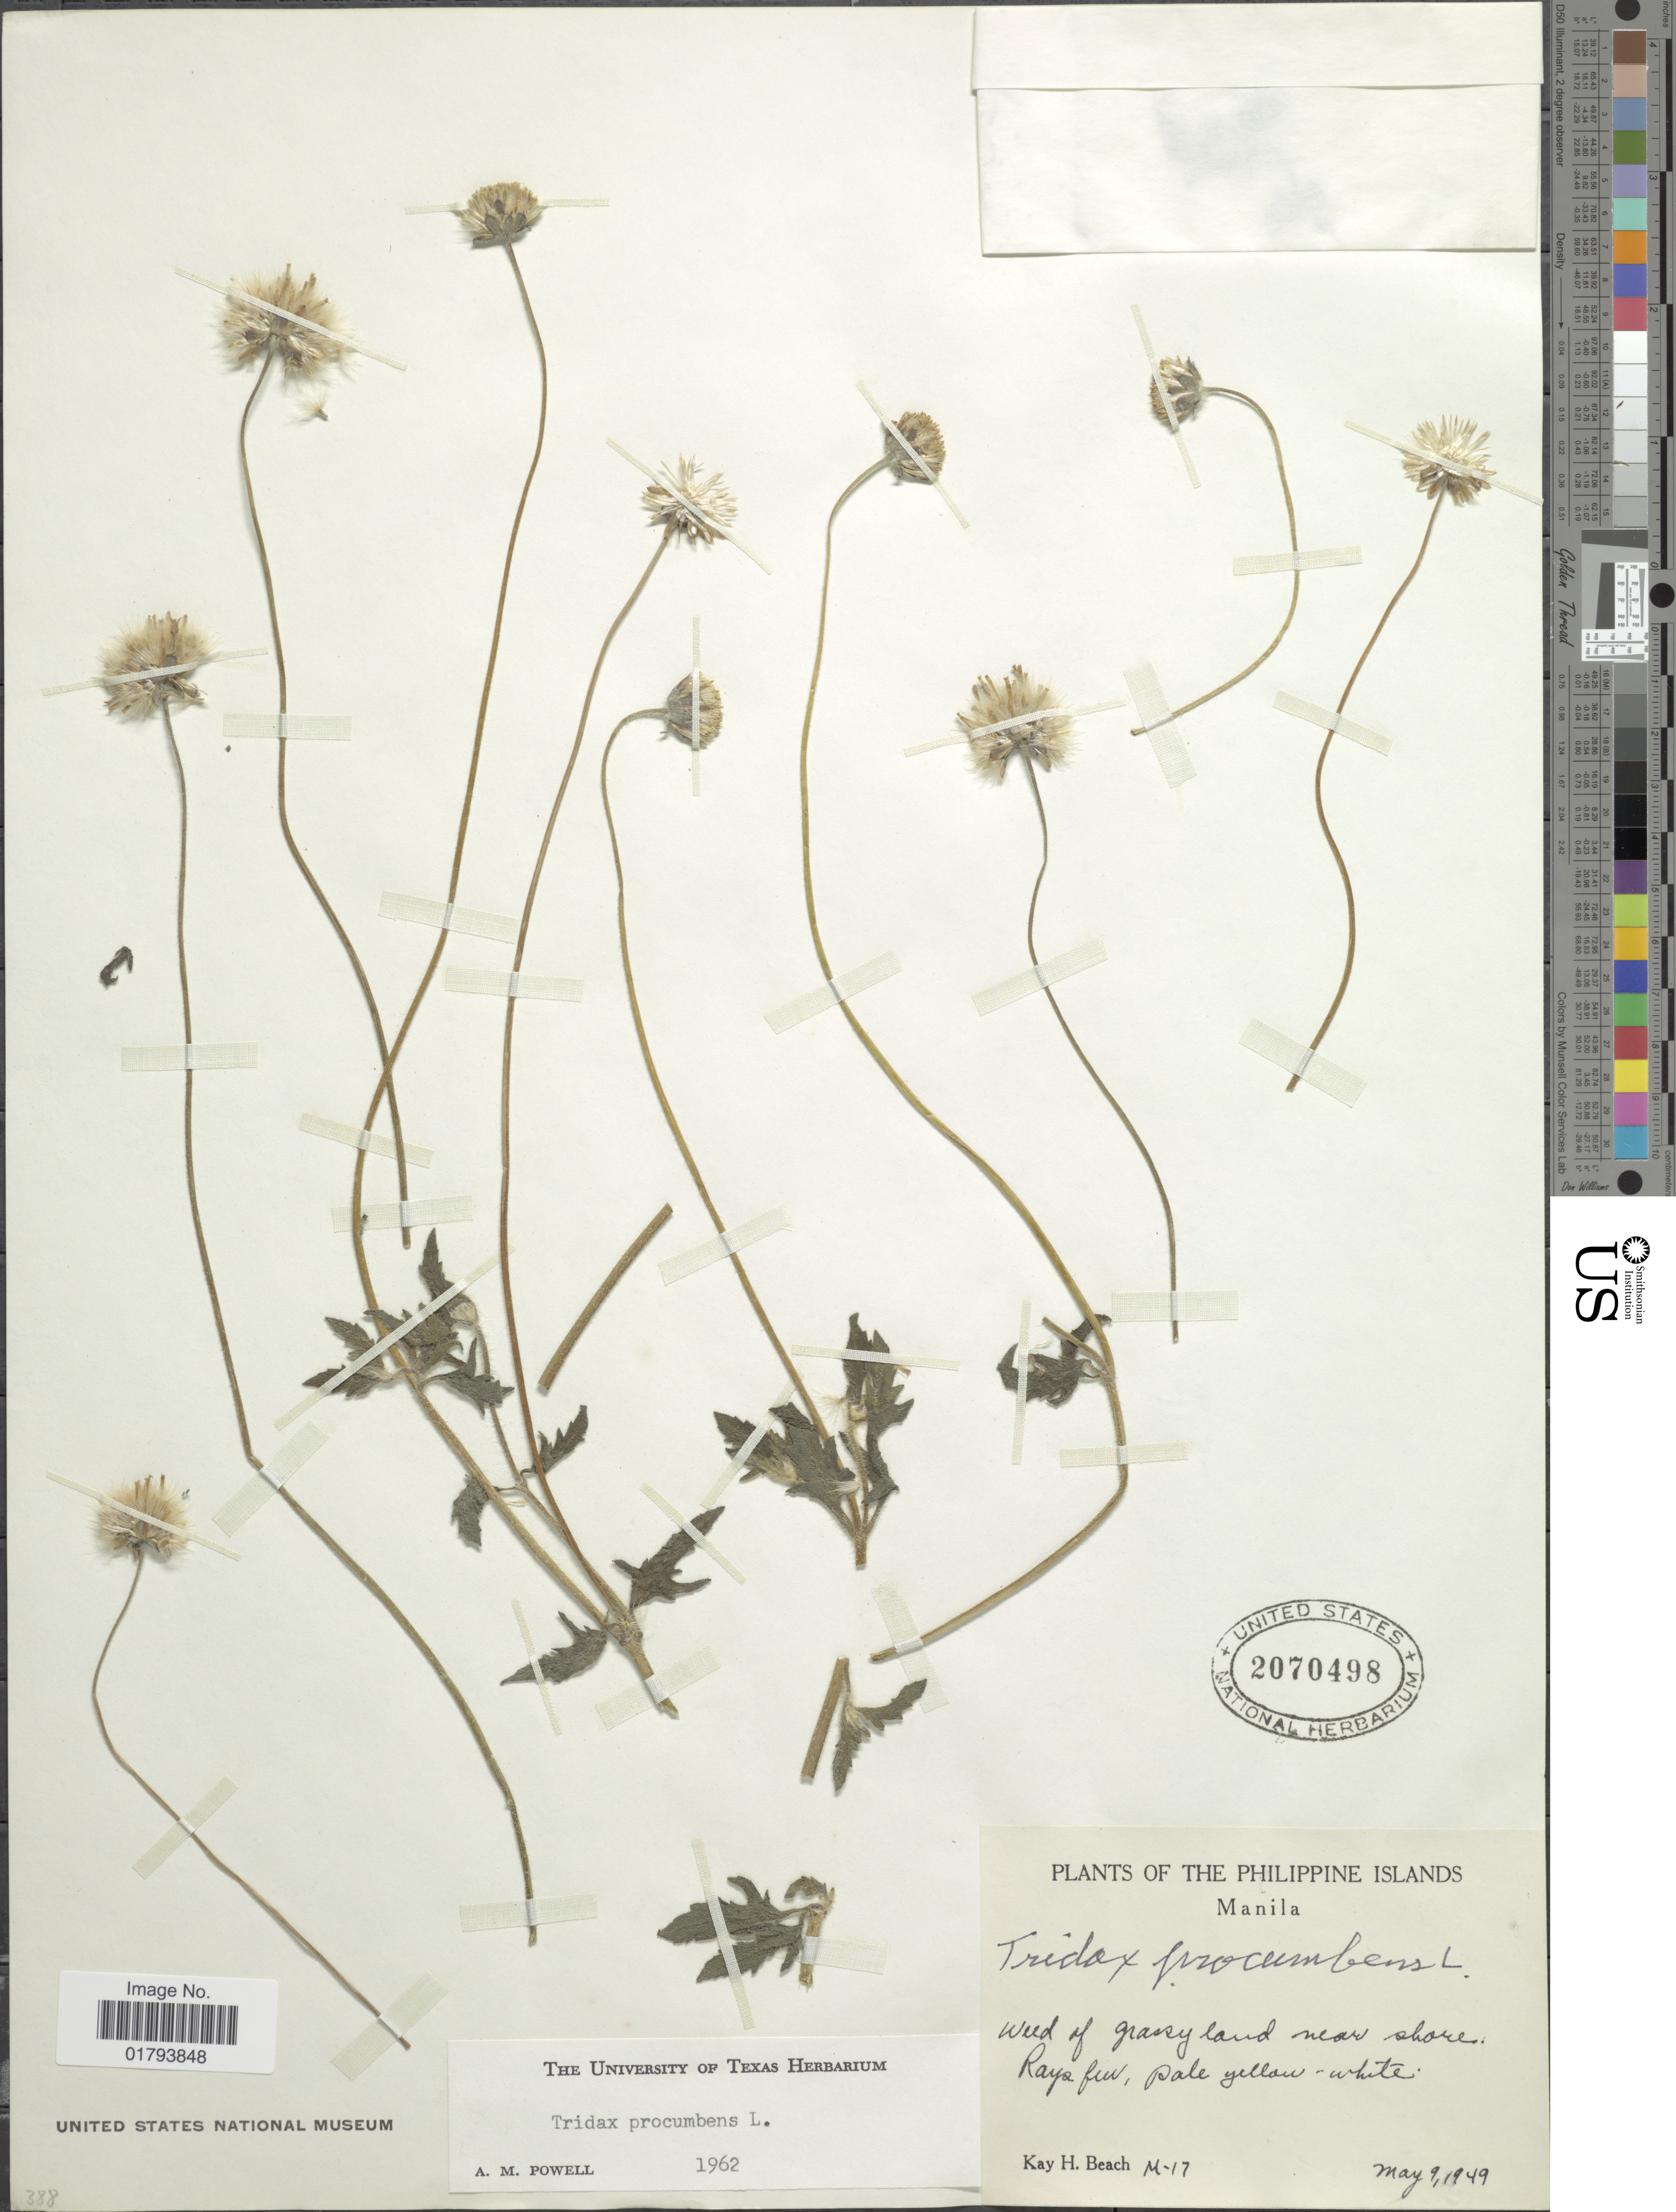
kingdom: Plantae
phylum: Tracheophyta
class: Magnoliopsida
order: Asterales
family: Asteraceae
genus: Tridax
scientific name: Tridax procumbens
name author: L.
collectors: K. H. Beach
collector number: M17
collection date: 1949-05-09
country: Philippines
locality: Manila,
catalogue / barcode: US 2070498